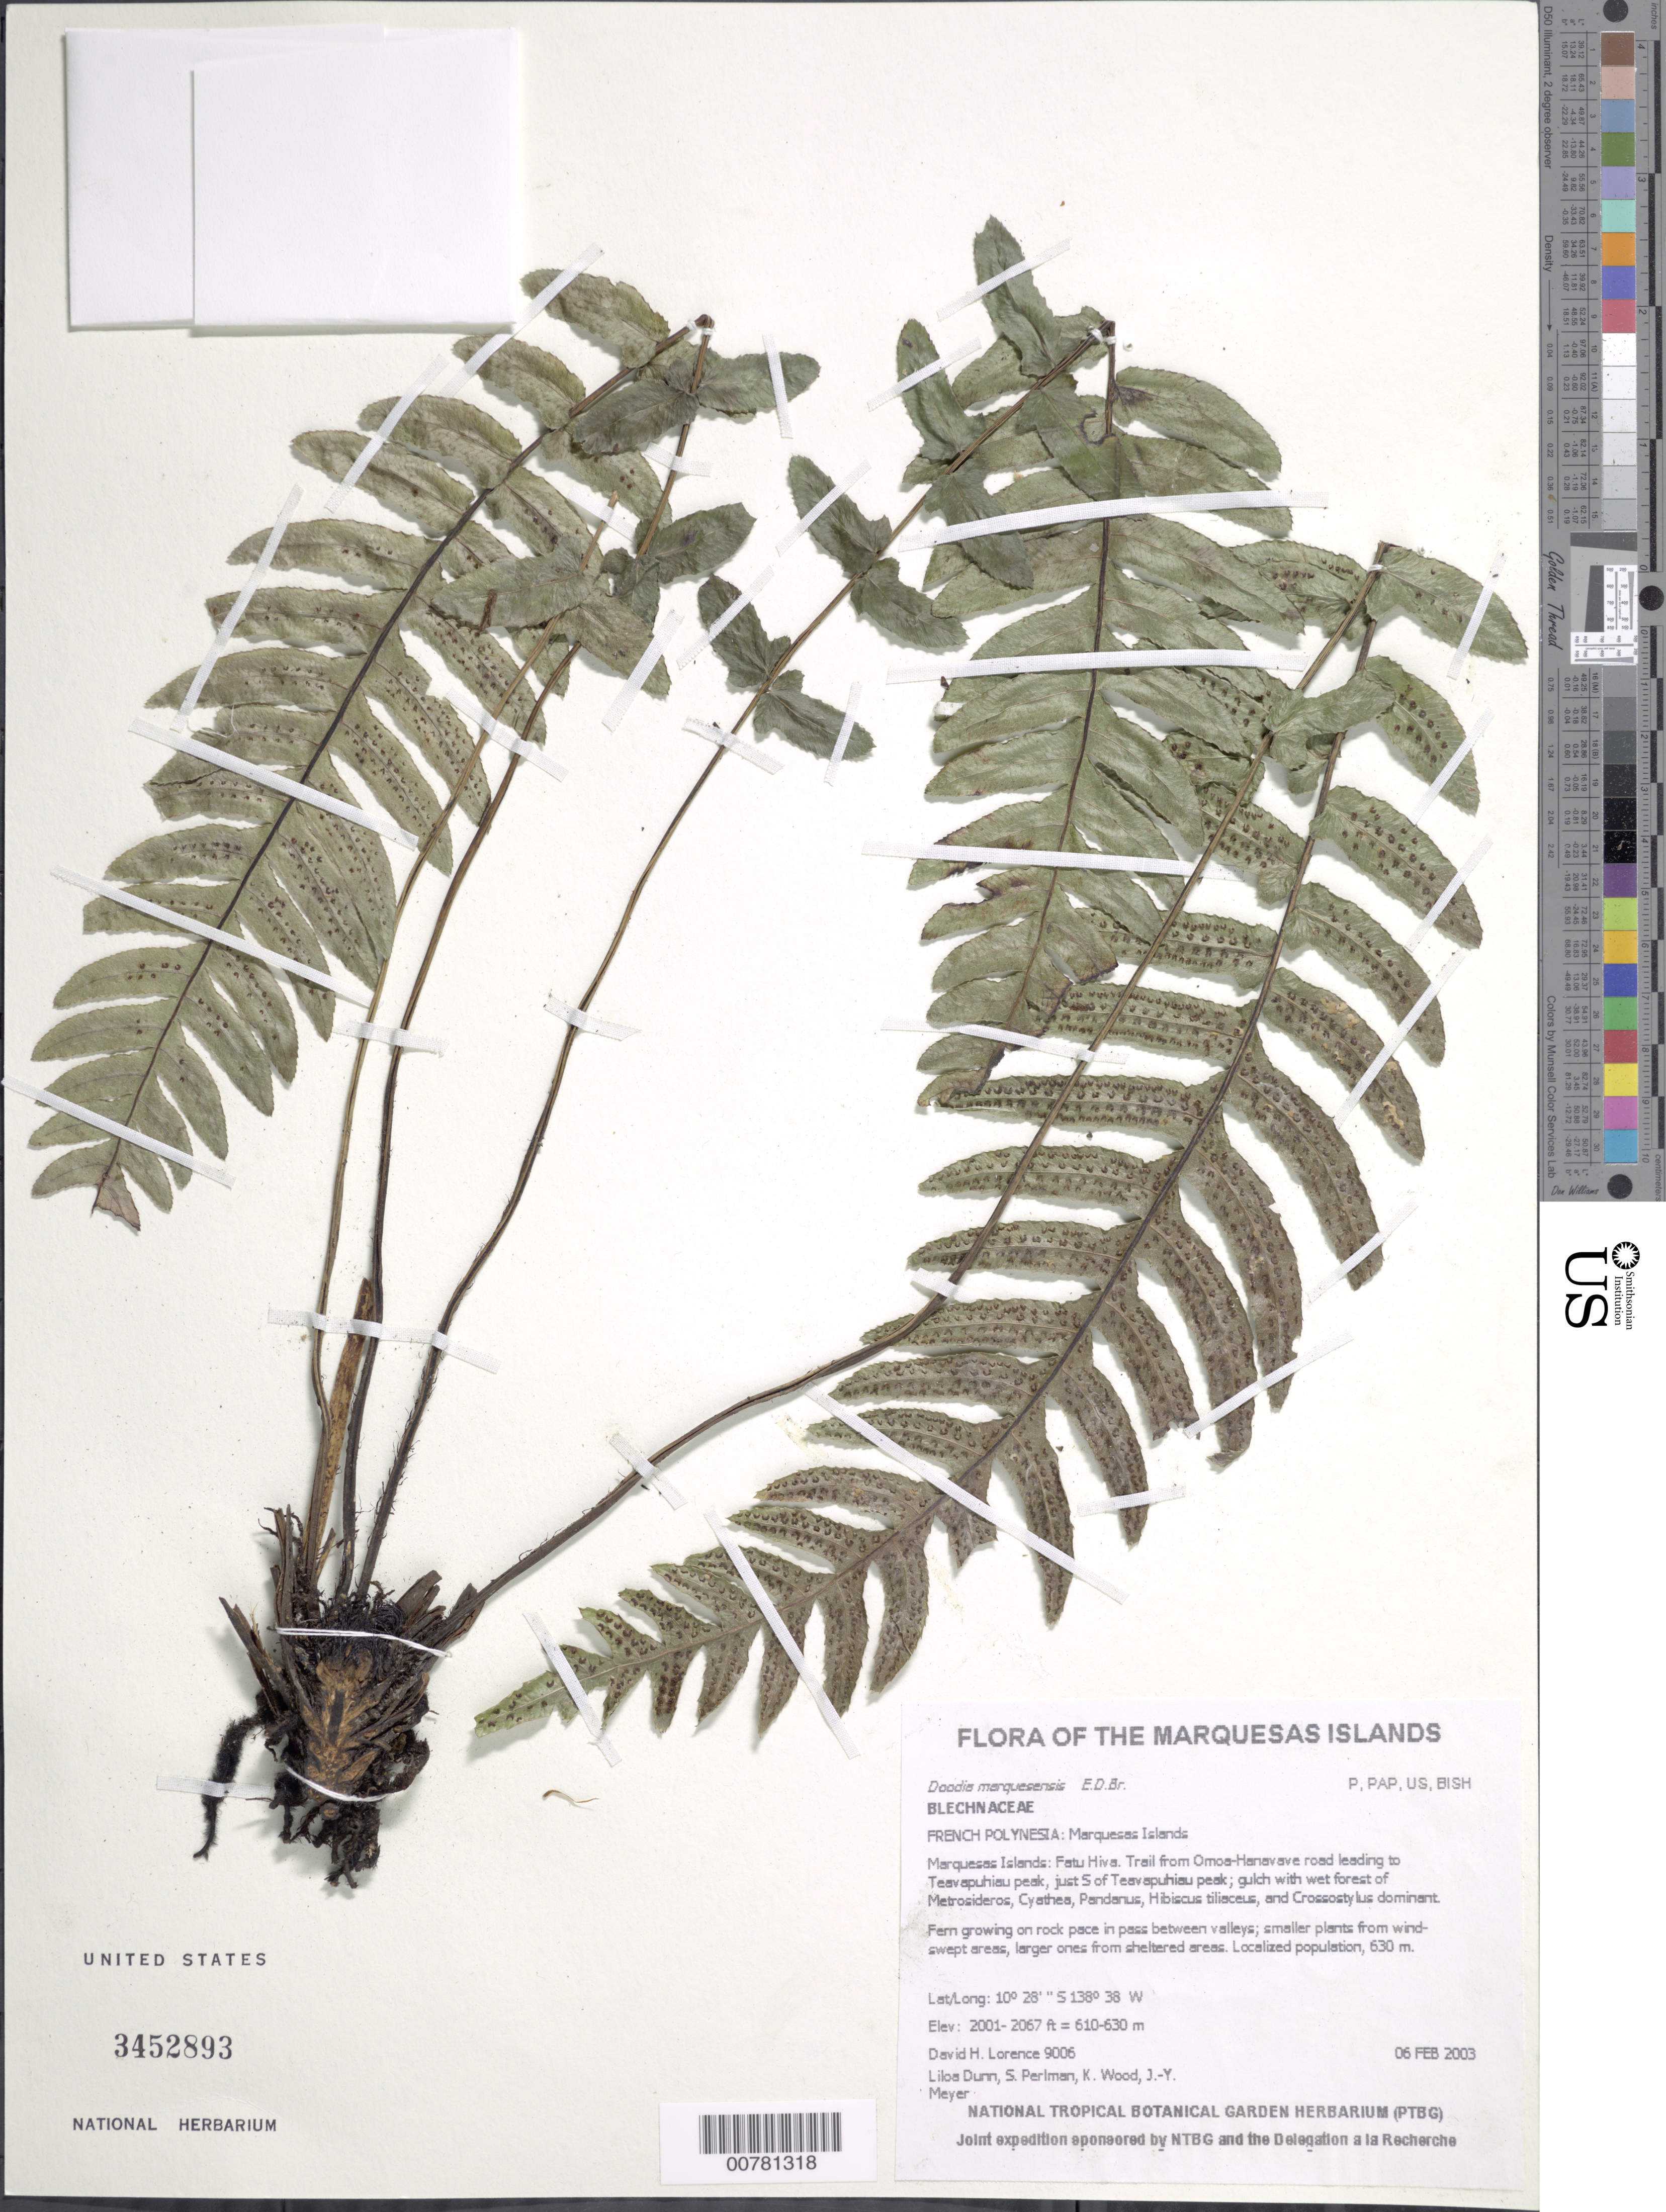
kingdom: Plantae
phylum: Tracheophyta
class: Polypodiopsida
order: Polypodiales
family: Blechnaceae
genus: Doodia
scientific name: Doodia marquesensis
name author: E.D. Br.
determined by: Lorence, David H., (PTBG), National Tropical Botanical Garden (UNITED STATES)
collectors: D. Lorence, L. Dunn, S. P. Perlman, K. R. Wood & J.-Y. Meyer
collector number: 9006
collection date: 2003-02-06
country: French Polynesia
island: Fatu Hiva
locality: Trail from Omoa-Hanavave road leading to Teavapuhiau peak, just S of Teavapuhiau peak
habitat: Fern growing on rock face in pass between valleys. Gulch with wet forest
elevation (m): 610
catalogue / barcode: US 3452893